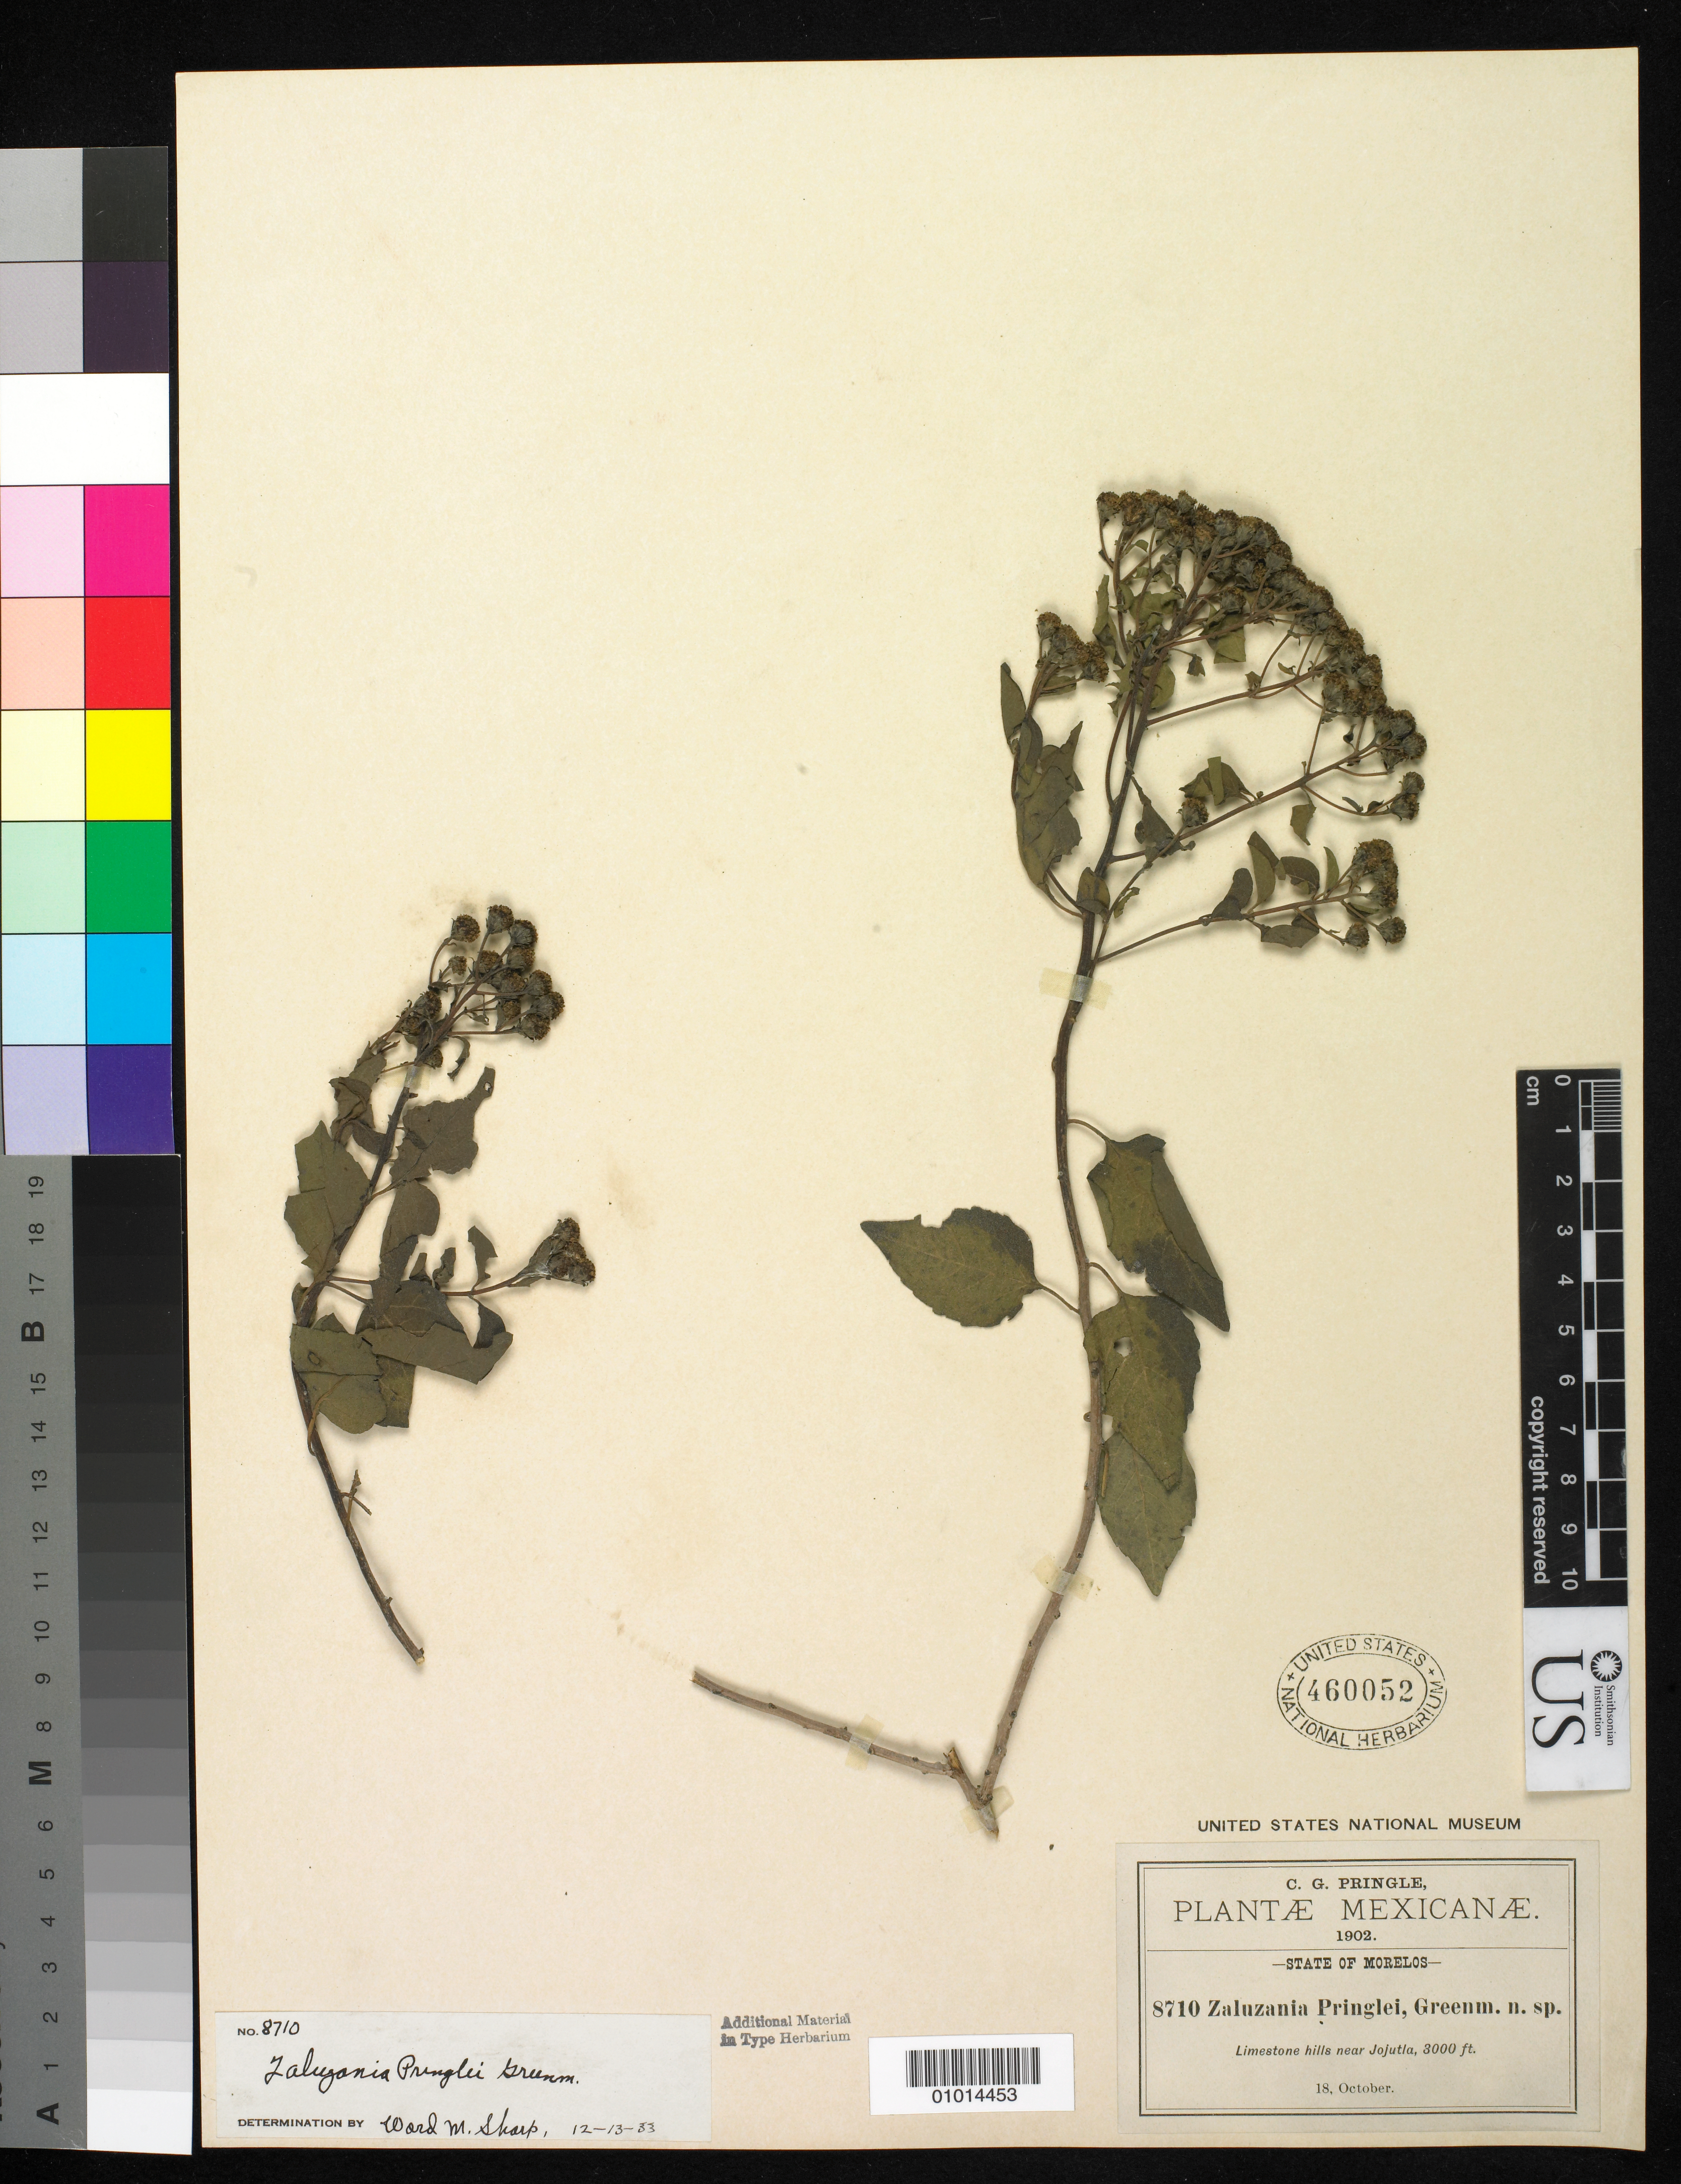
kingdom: Plantae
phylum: Tracheophyta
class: Magnoliopsida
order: Asterales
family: Asteraceae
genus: Zaluzania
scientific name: Zaluzania pringlei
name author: Greenm.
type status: Isotype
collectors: C. G. Pringle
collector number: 8710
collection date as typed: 18 Oct 1902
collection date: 1902-10-18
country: Mexico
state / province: Morelos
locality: Near Jojutla.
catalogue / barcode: US 460052